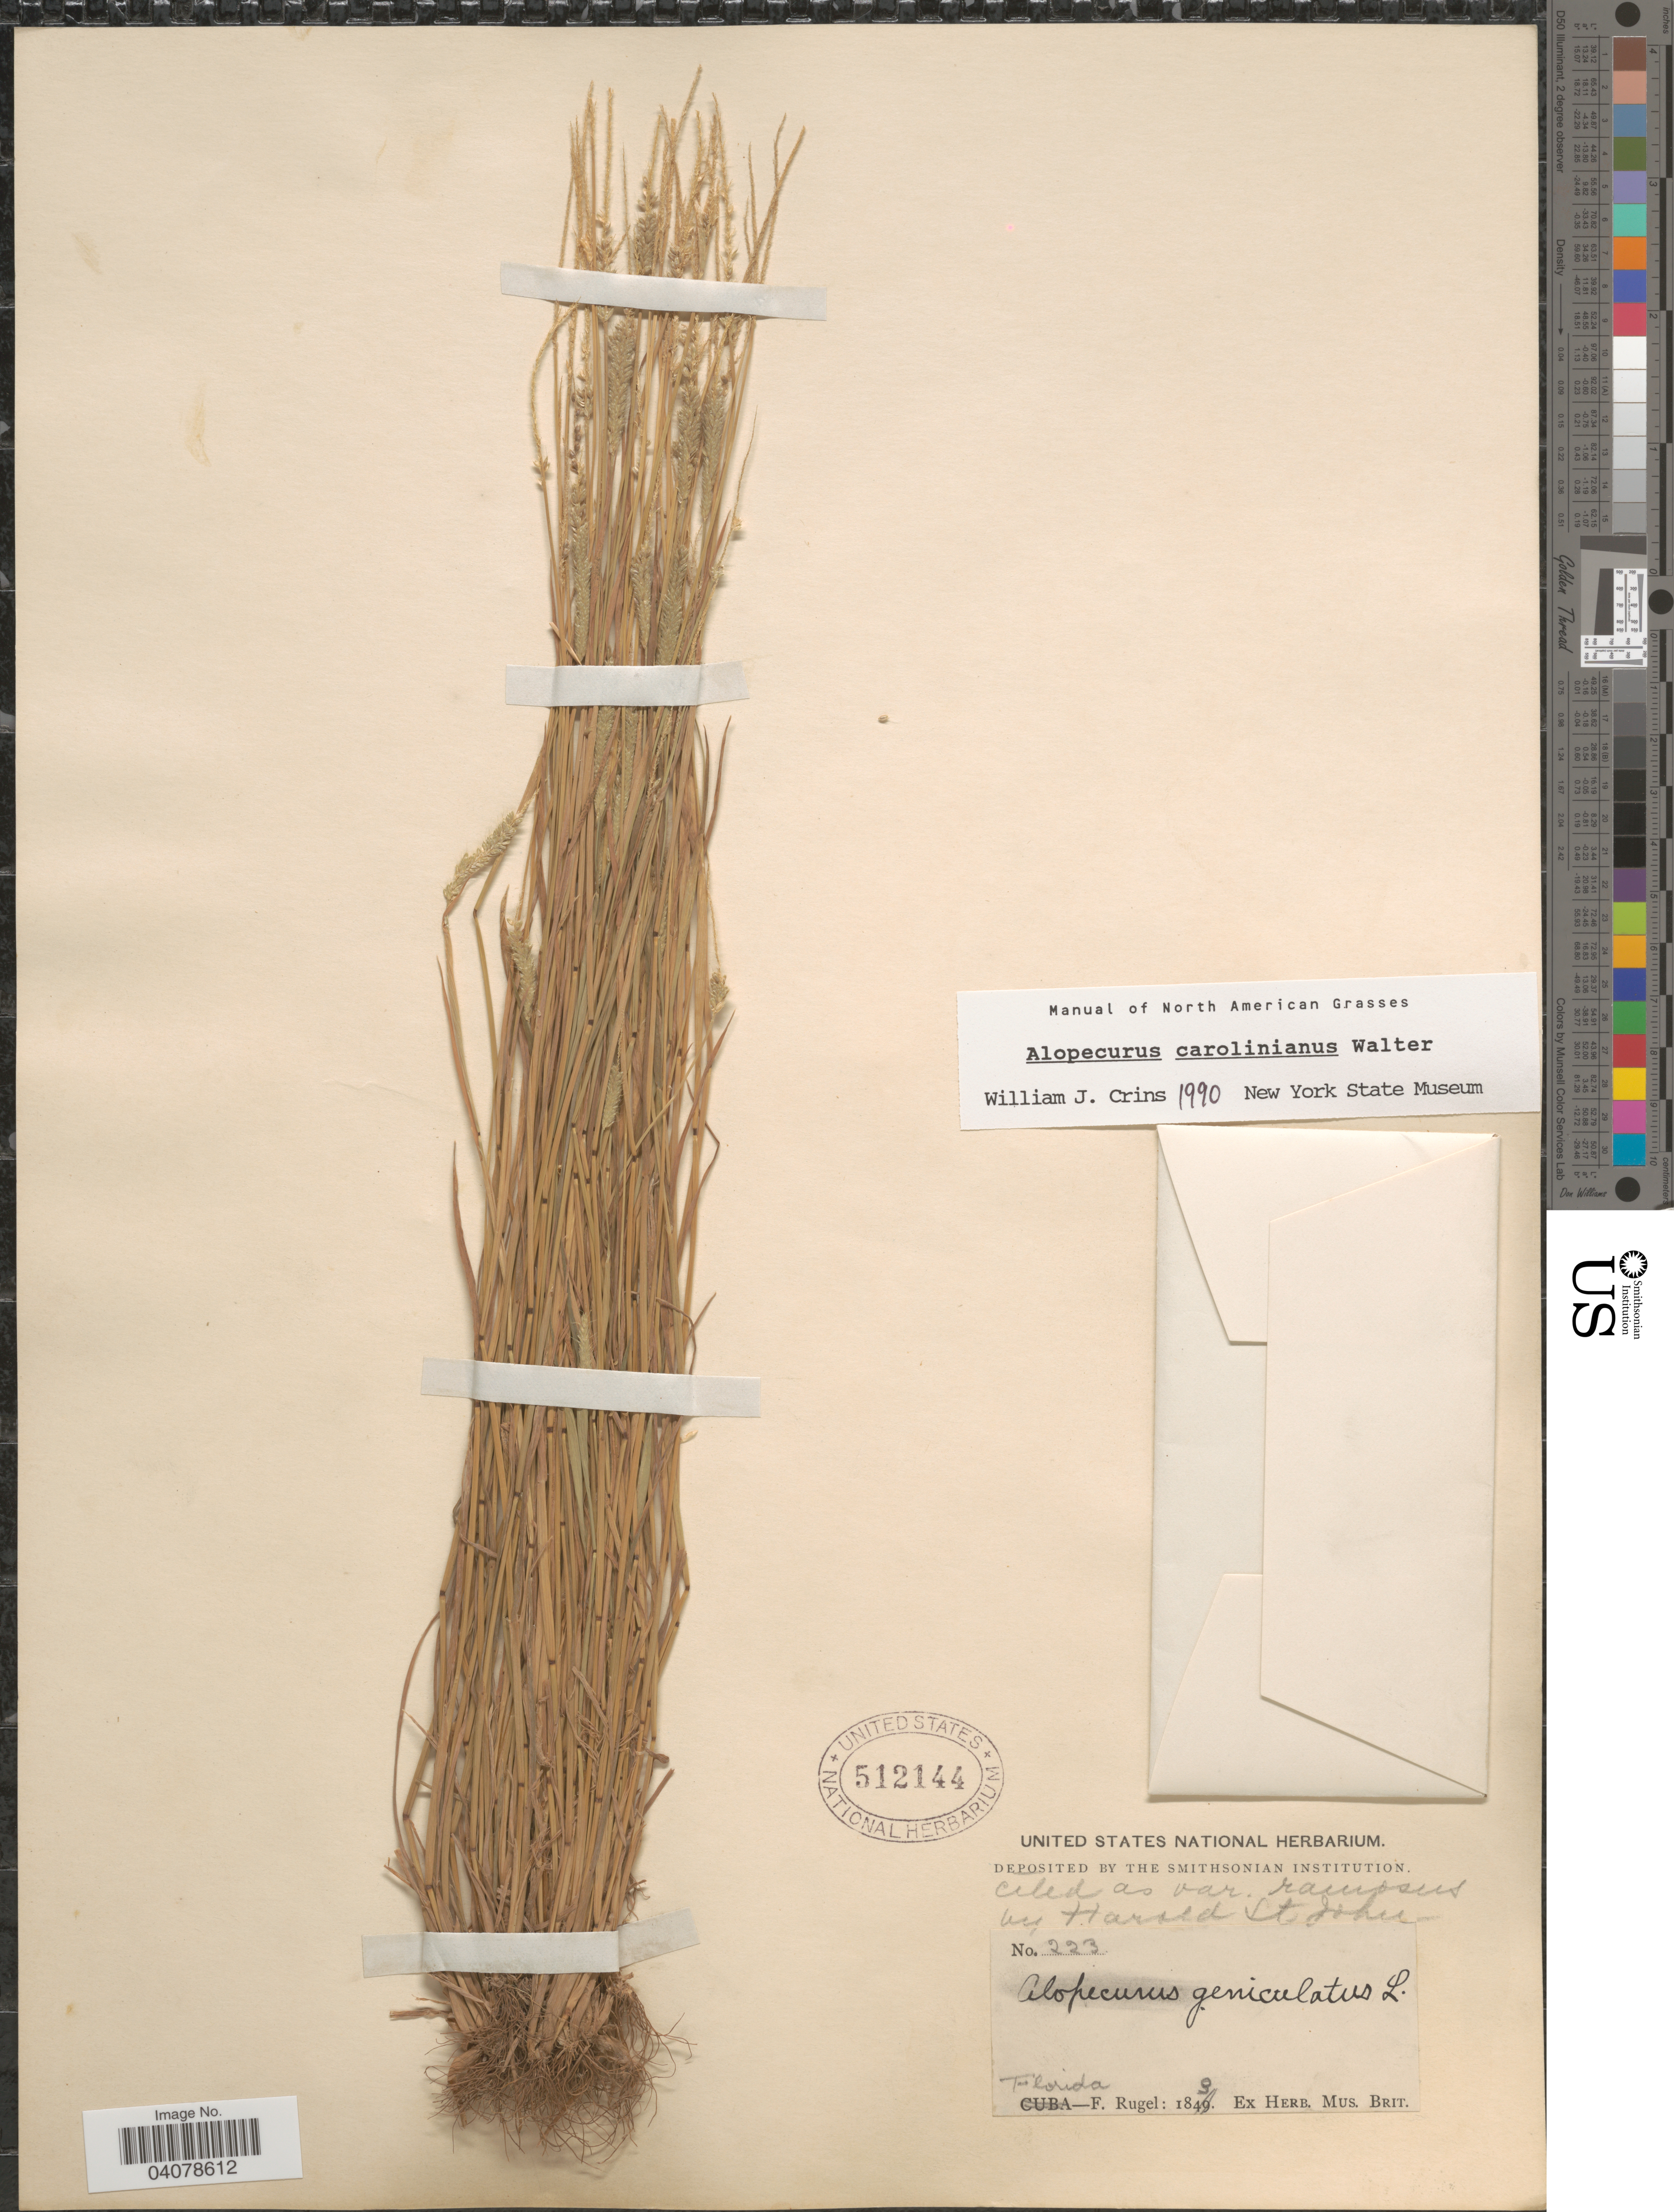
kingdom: Plantae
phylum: Tracheophyta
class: Liliopsida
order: Poales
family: Poaceae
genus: Alopecurus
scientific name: Alopecurus carolinianus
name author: Walter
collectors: F. Rugel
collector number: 223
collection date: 1893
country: United States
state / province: Florida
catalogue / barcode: US 512144